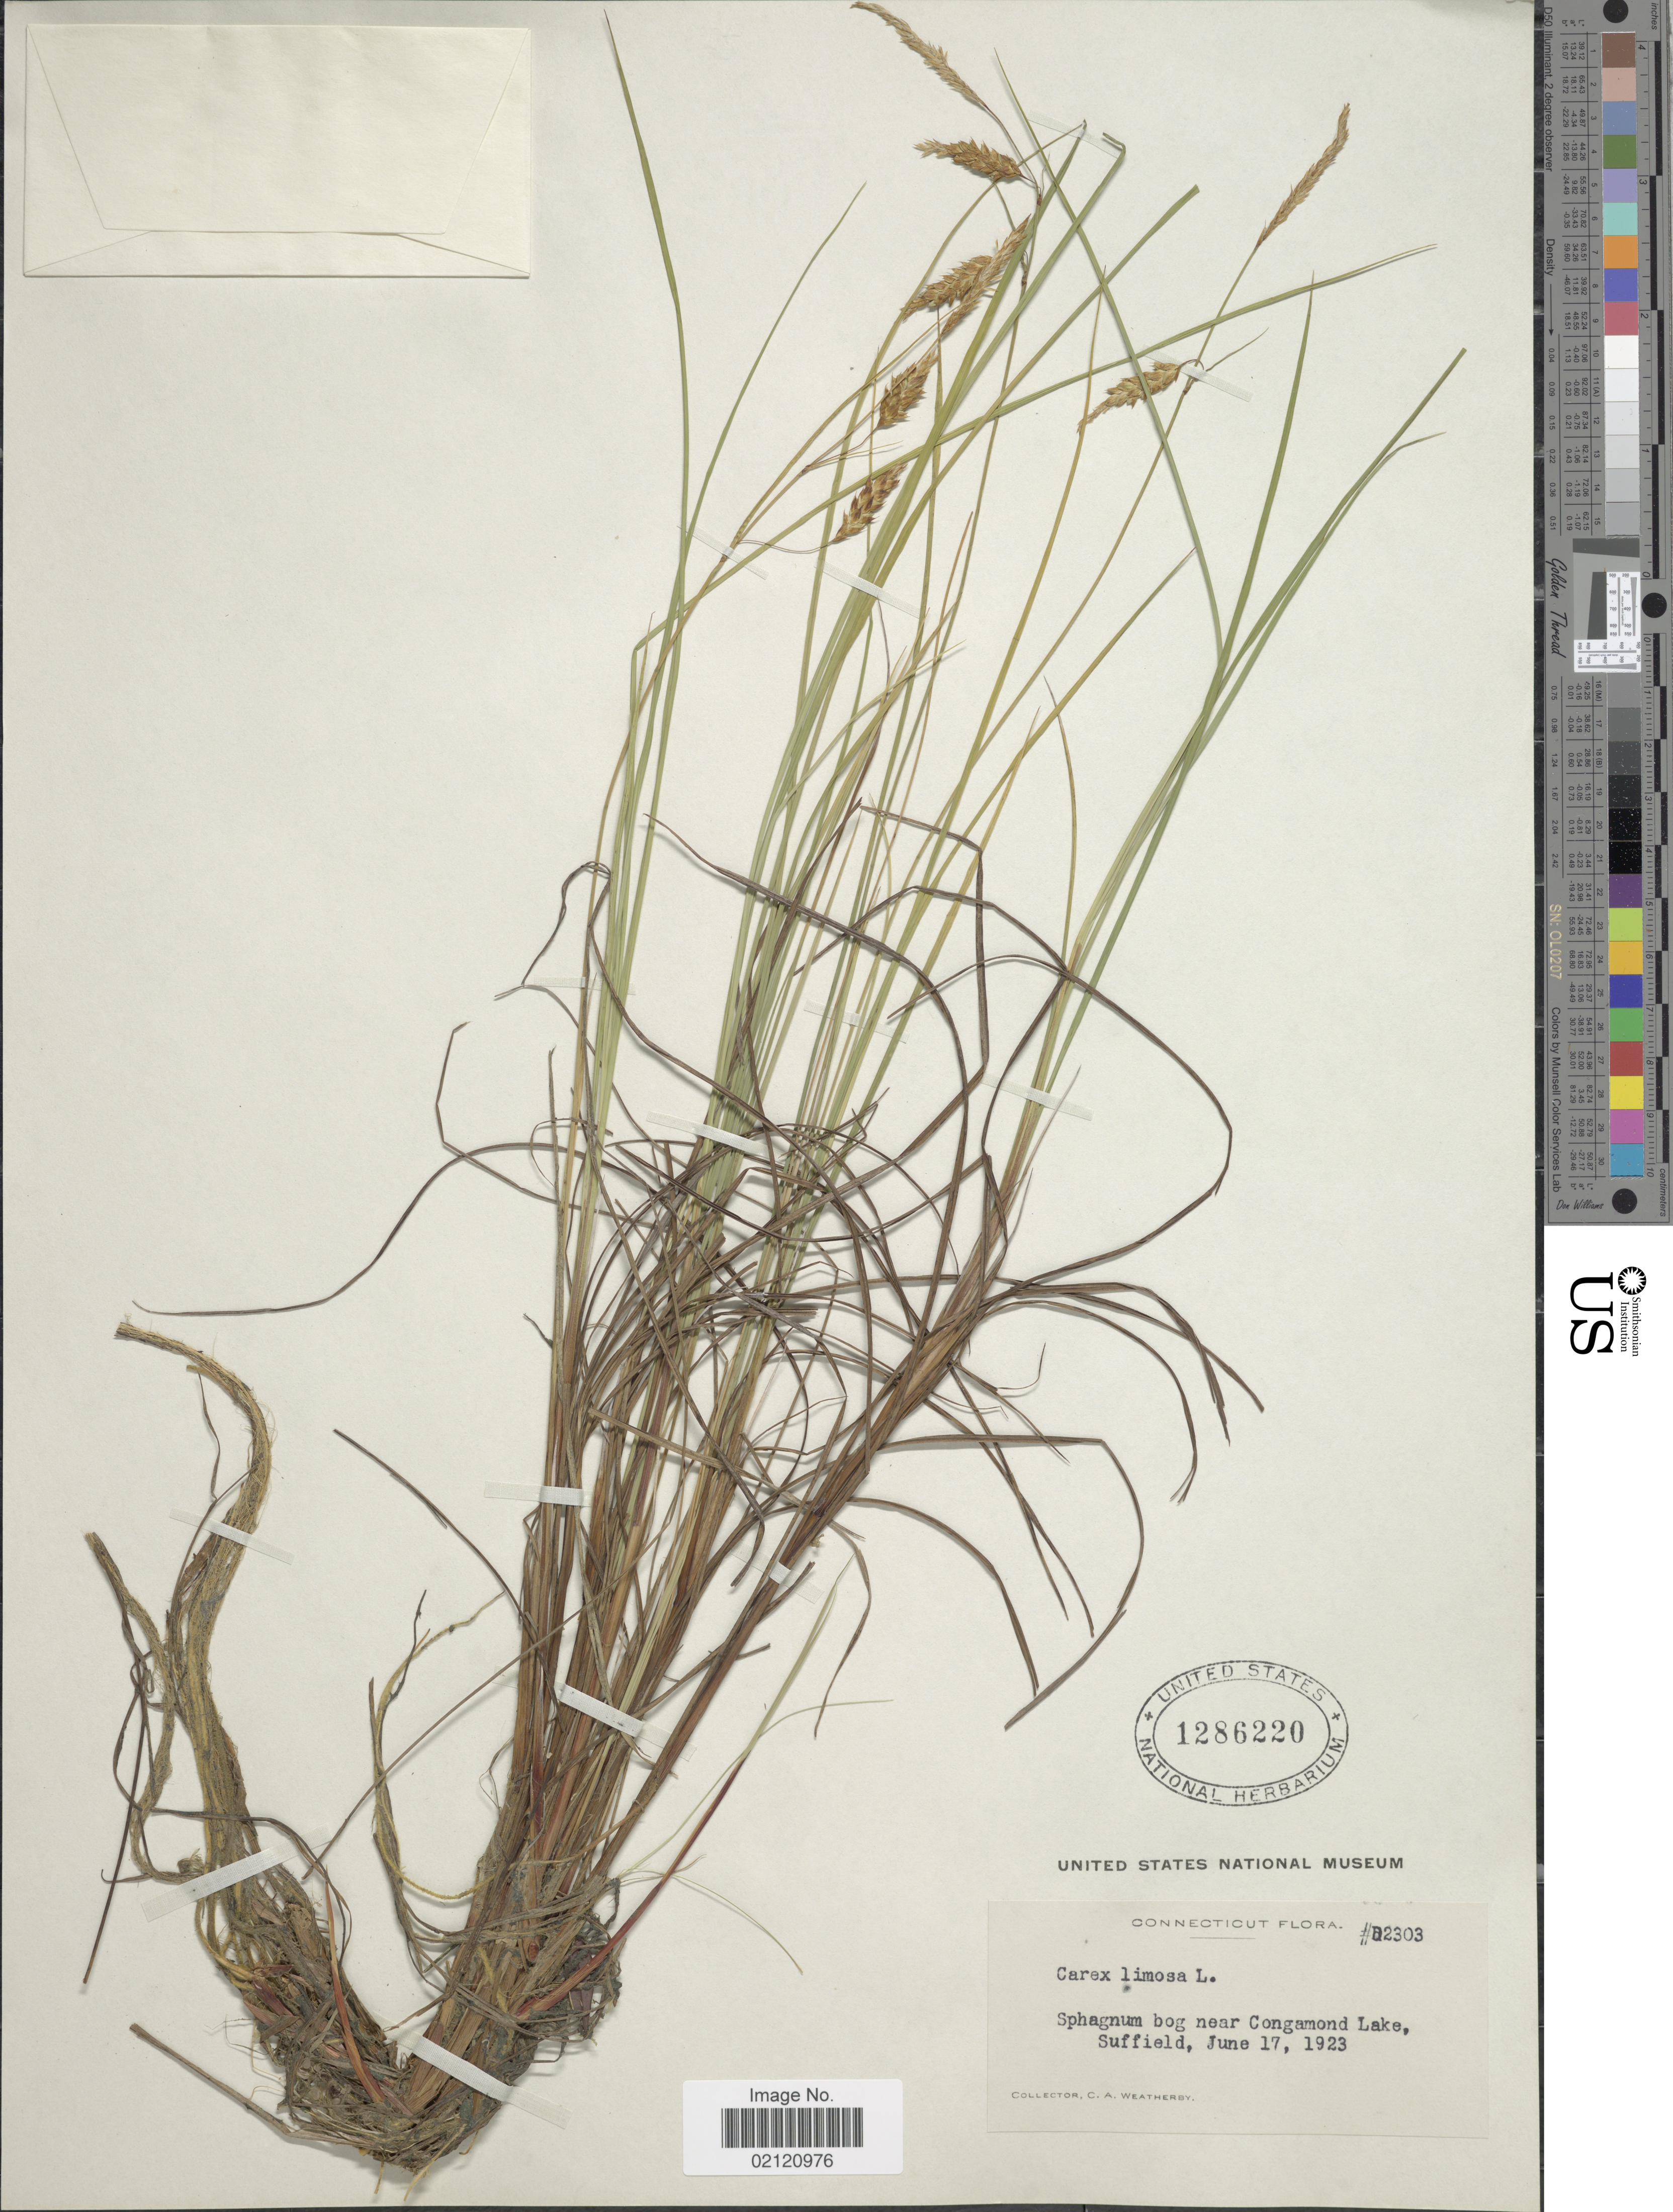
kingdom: Plantae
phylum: Tracheophyta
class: Liliopsida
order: Poales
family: Cyperaceae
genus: Carex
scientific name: Carex limosa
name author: L.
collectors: C. A. Weatherby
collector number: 82303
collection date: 1923-06-17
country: United States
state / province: Connecticut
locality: Sphagnum bog near Congamond Lake, Suffield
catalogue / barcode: US 1286220